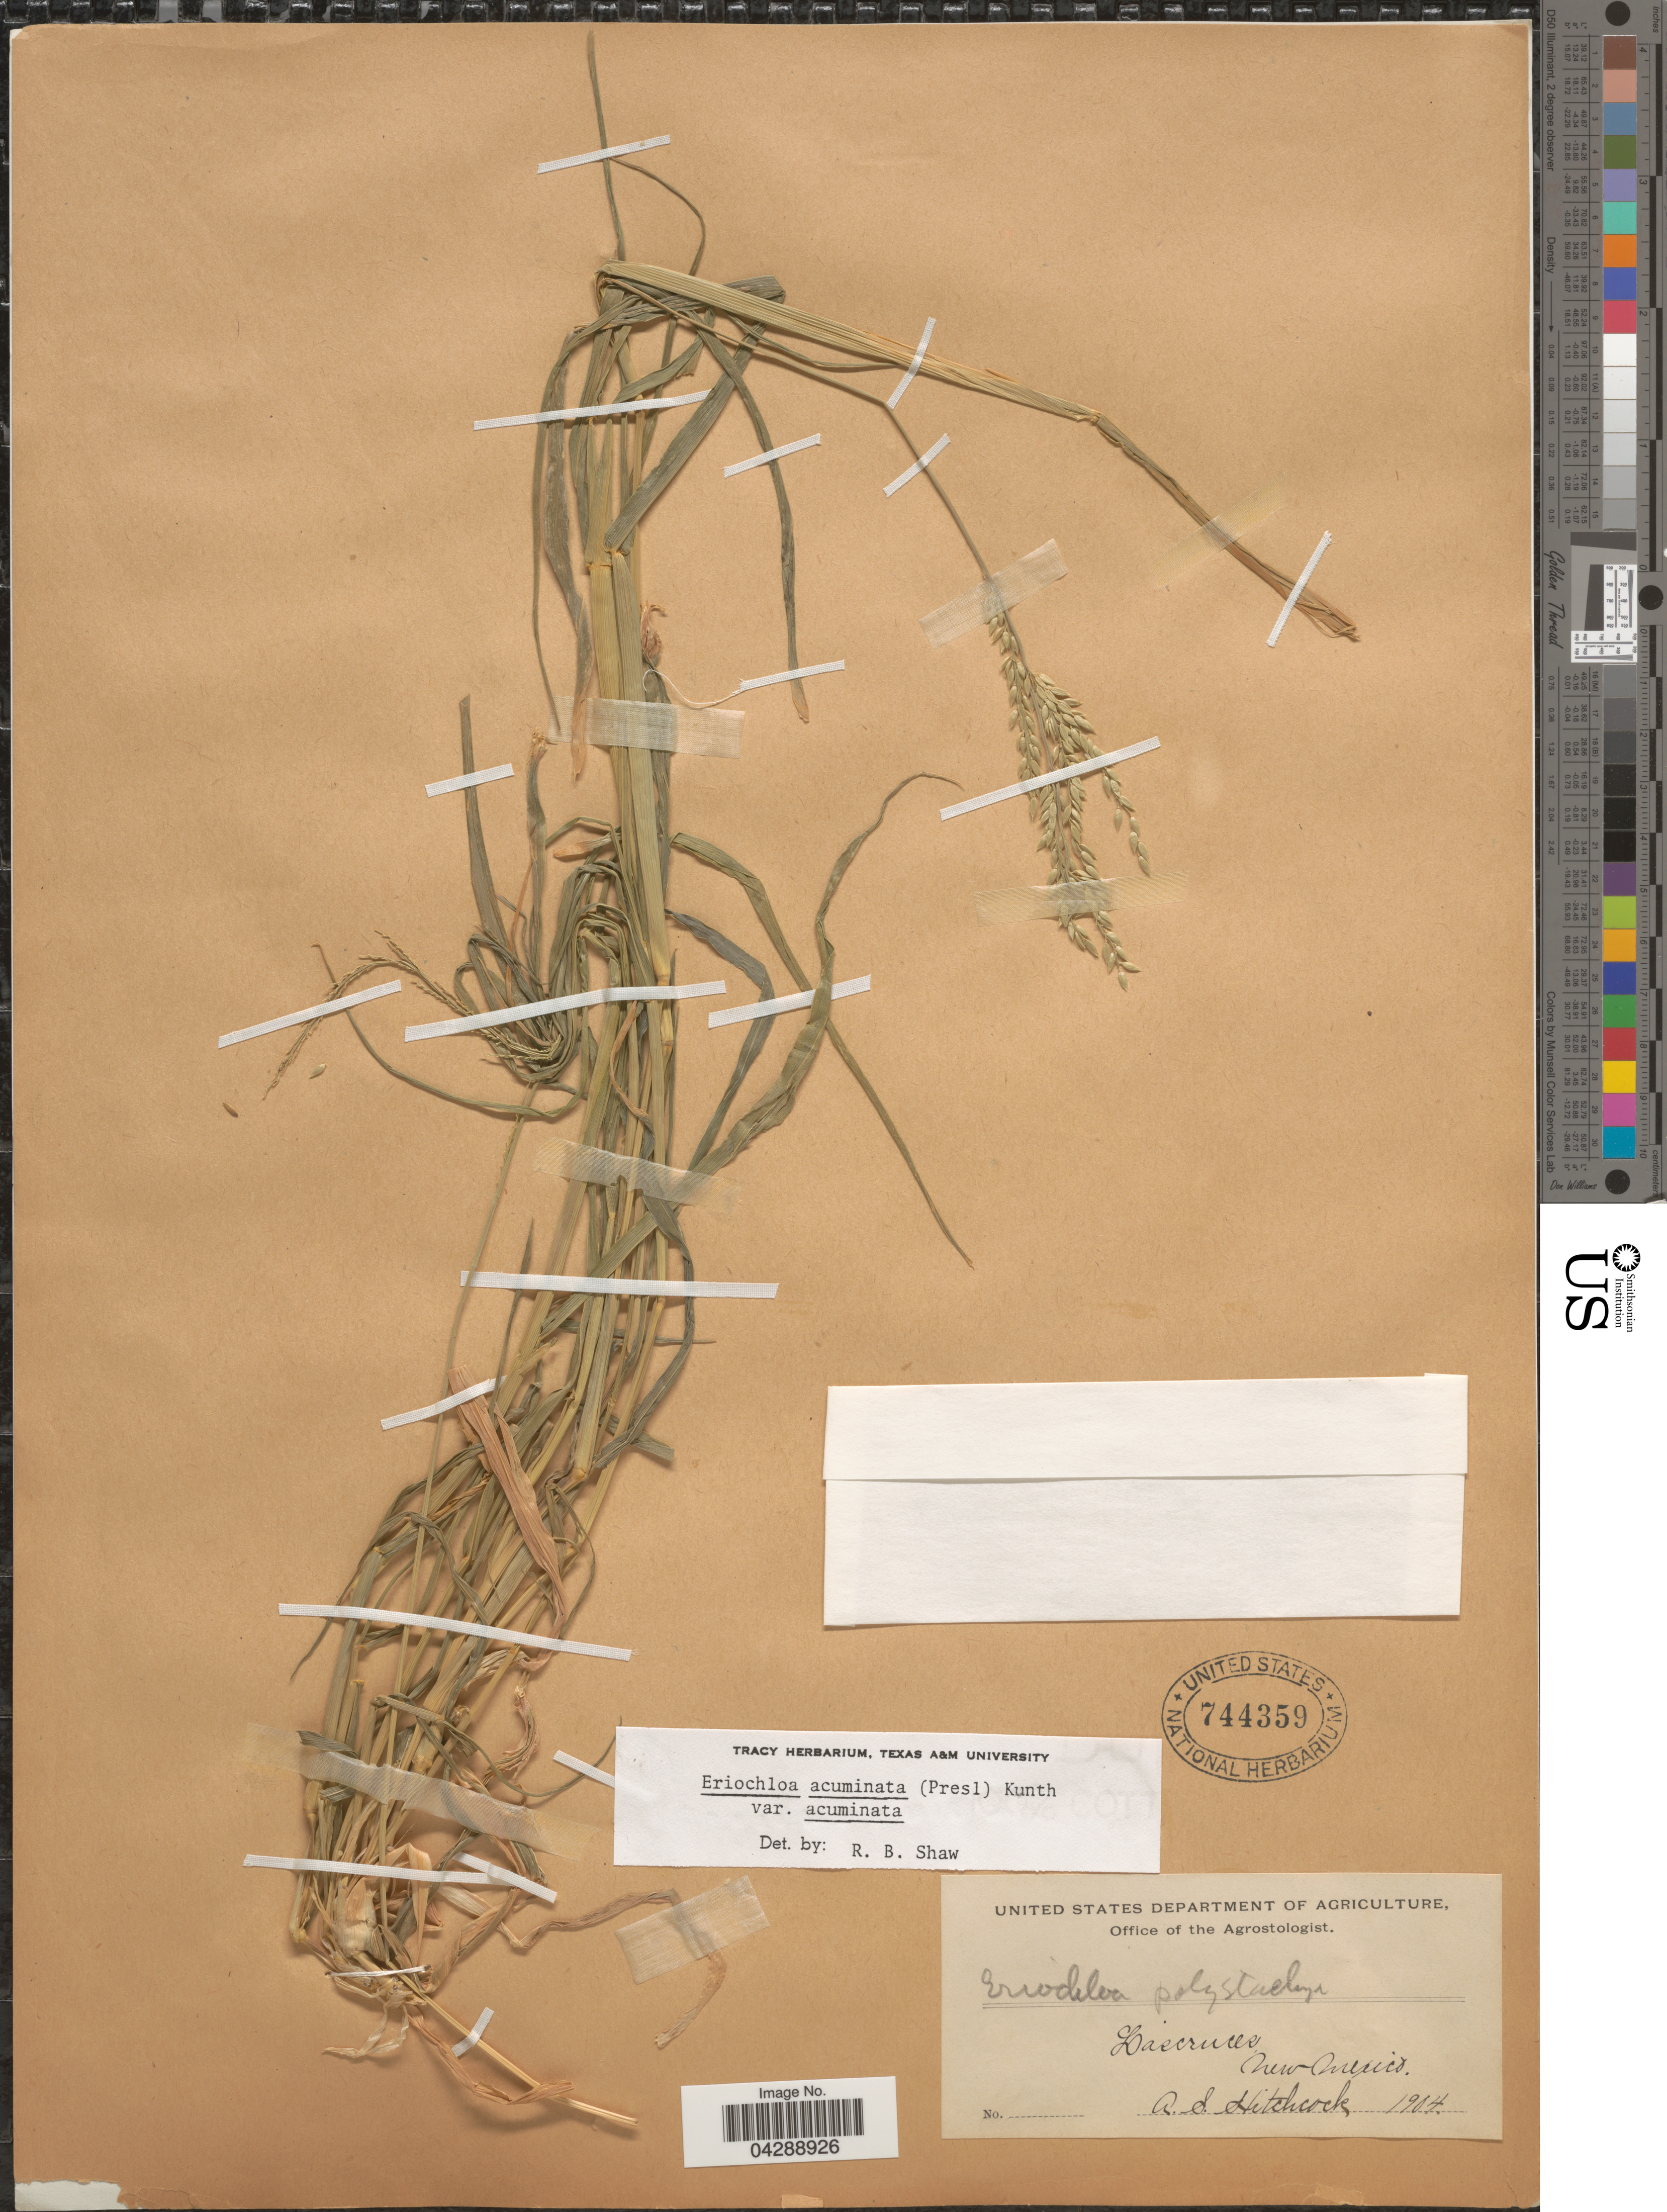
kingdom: Plantae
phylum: Tracheophyta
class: Liliopsida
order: Poales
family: Poaceae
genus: Eriochloa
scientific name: Eriochloa acuminata var. acuminata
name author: (J. Presl) Kunth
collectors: A. S. Hitchcock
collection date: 1904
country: United States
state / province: New Mexico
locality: Lascruces.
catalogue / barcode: US 744359